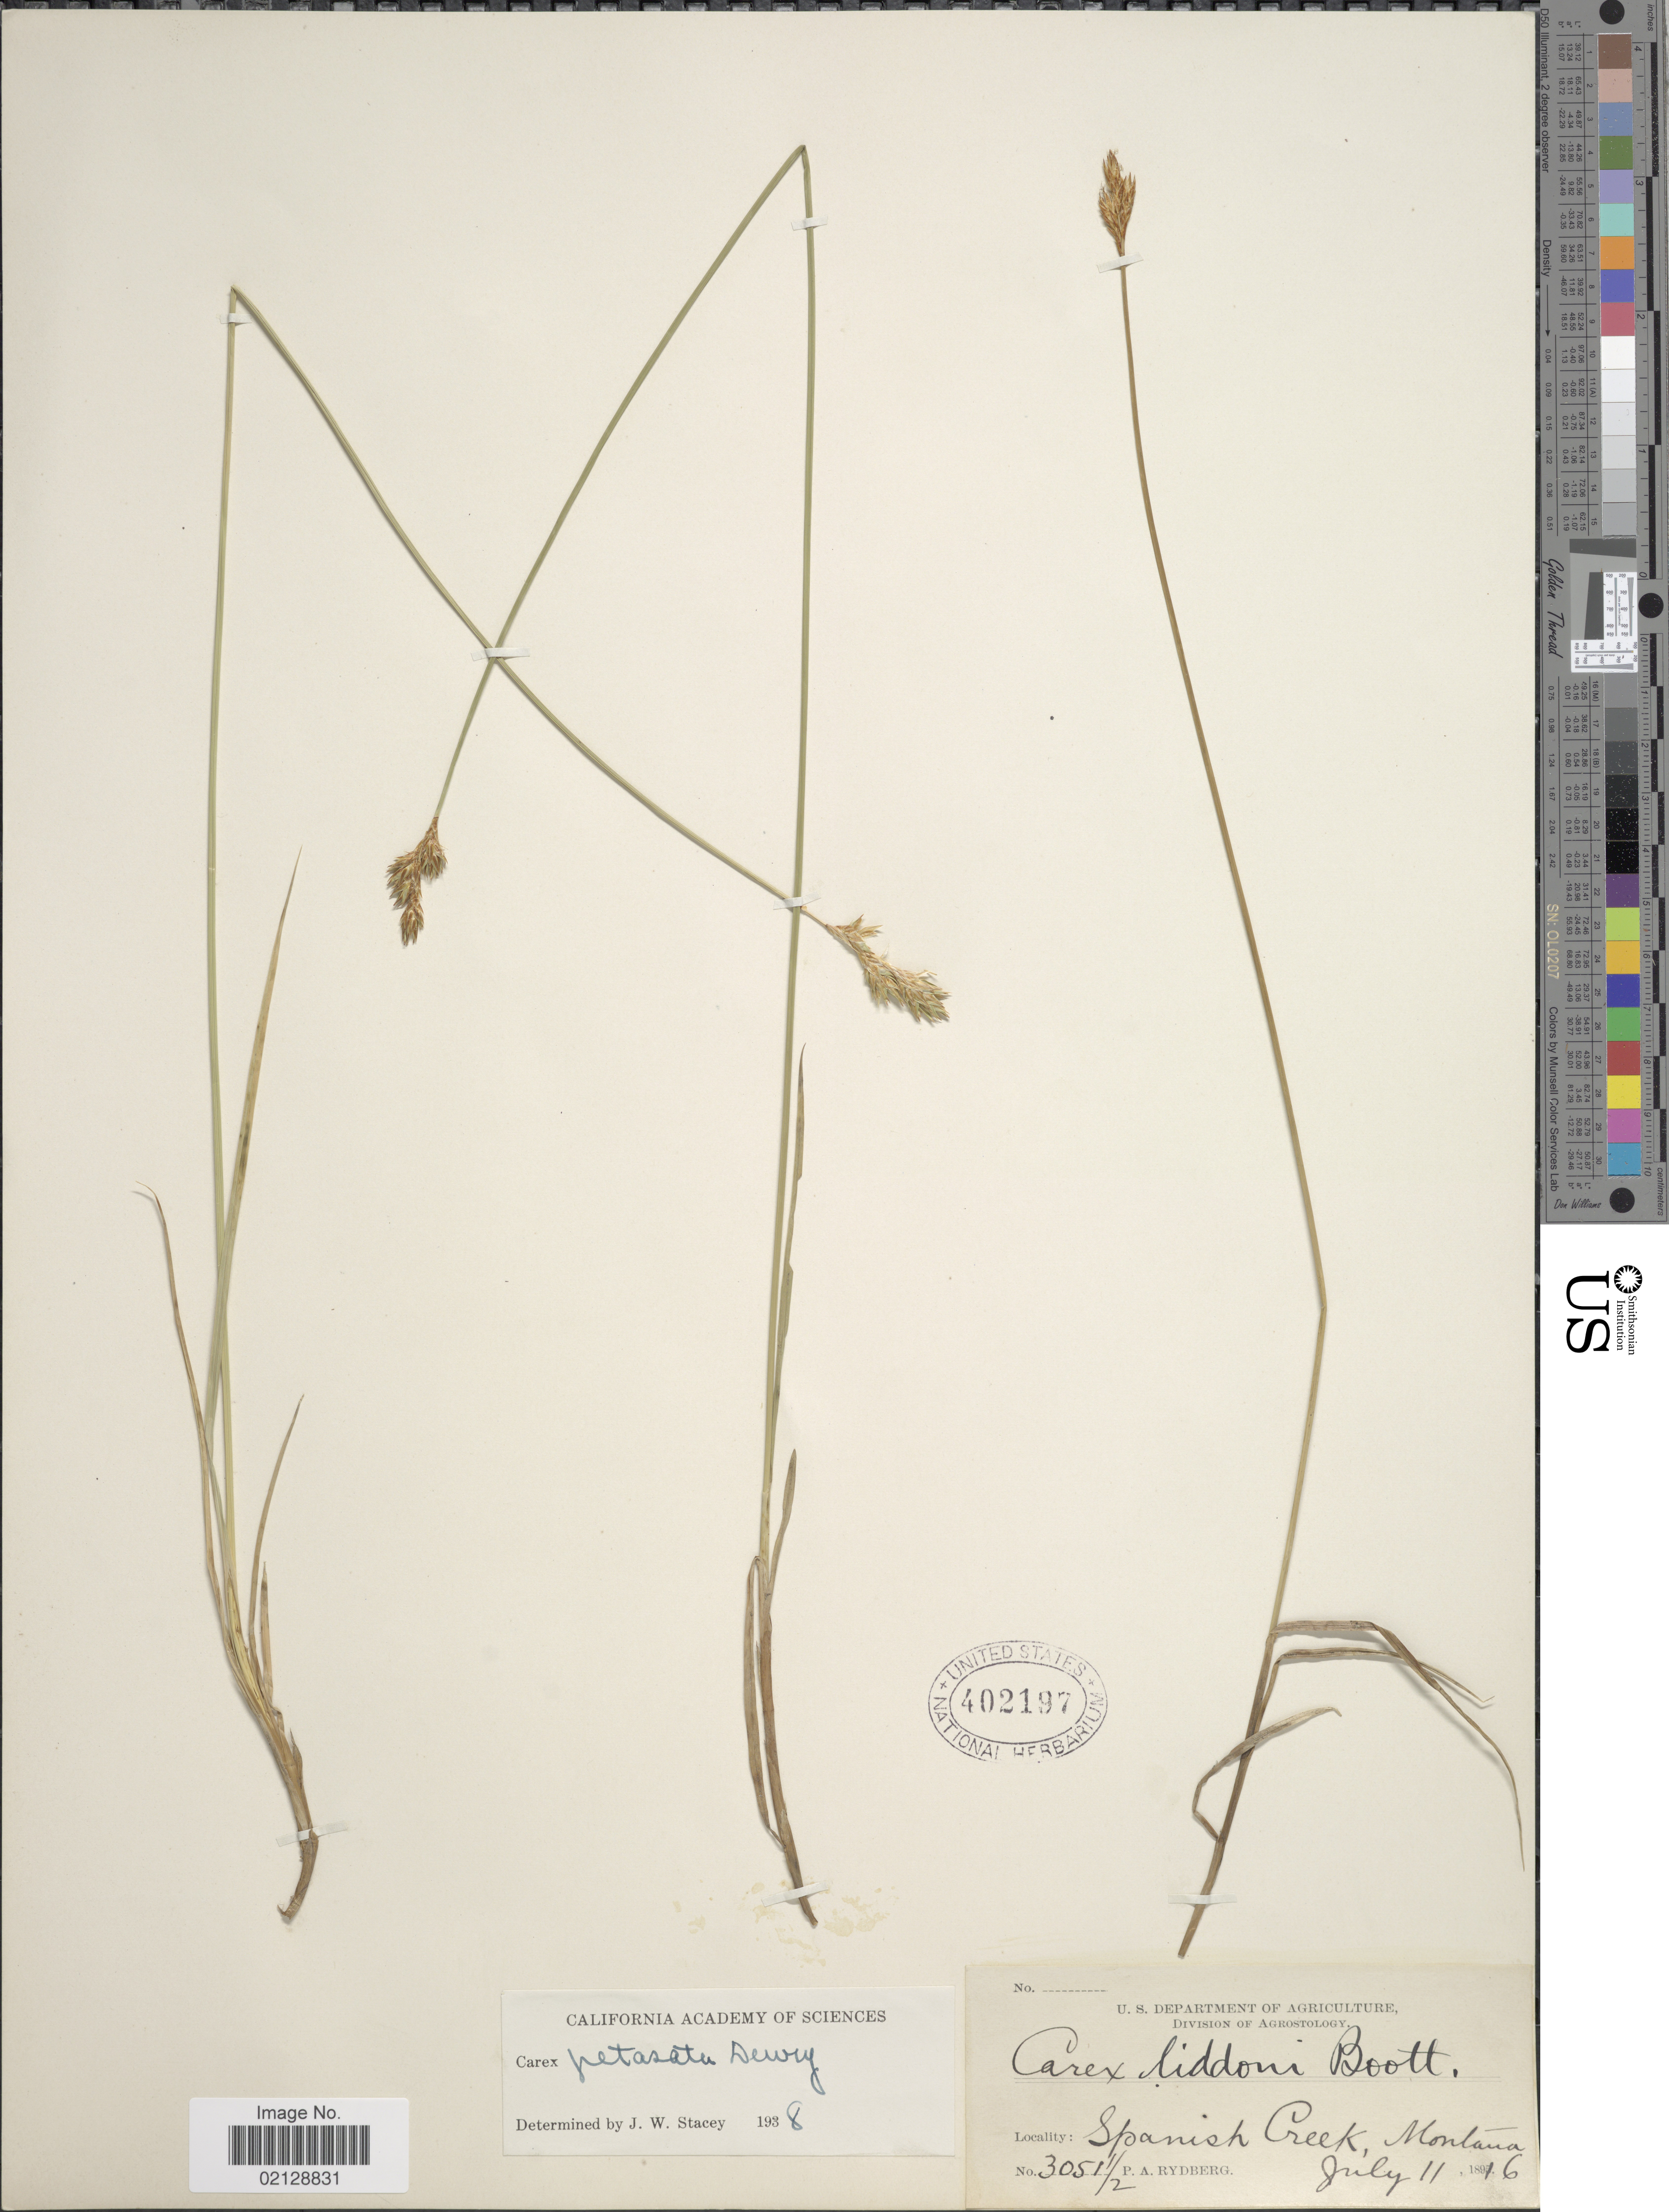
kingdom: Plantae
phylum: Tracheophyta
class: Liliopsida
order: Poales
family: Cyperaceae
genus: Carex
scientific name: Carex petasata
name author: Dewey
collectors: P. A. Rydberg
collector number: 3051½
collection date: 1816-07-11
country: United States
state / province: Montana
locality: Spanish Creek, Montana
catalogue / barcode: US 402197